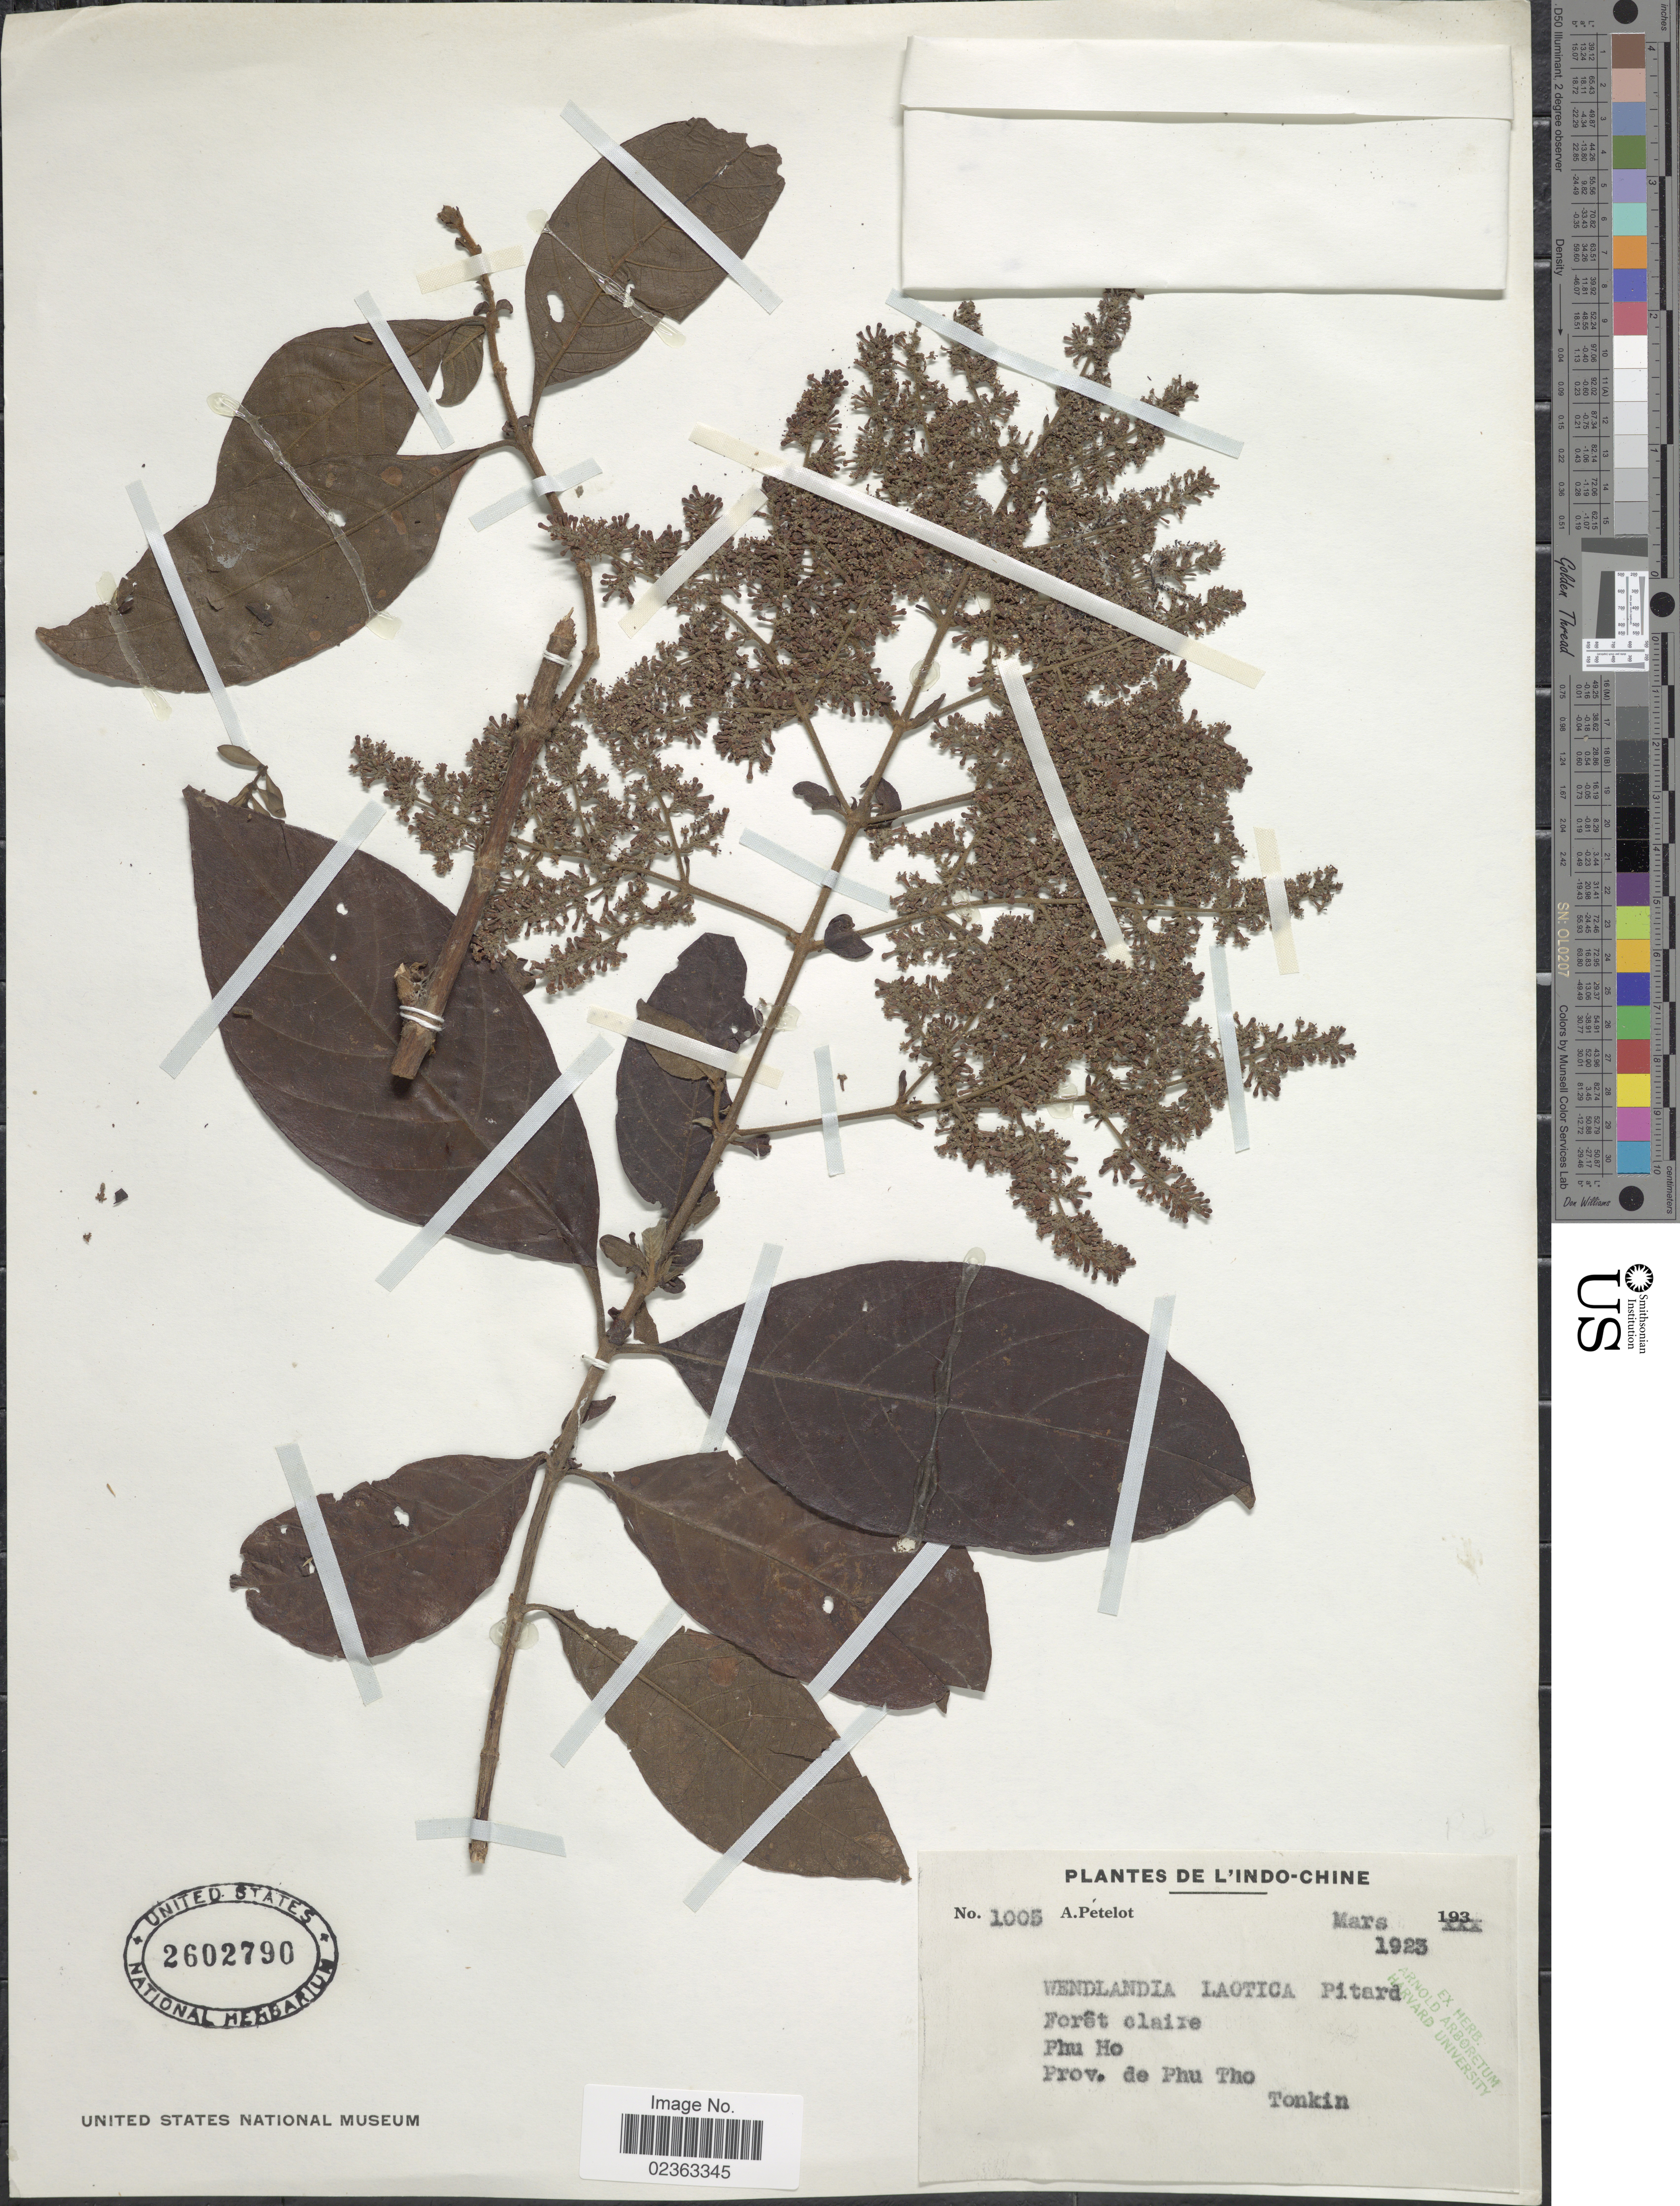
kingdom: Plantae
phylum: Tracheophyta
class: Magnoliopsida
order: Gentianales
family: Rubiaceae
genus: Wendlandia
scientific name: Wendlandia laotica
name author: Pit.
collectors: A. Petelot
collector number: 1005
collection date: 1923-03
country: Vietnam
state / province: Phu Tho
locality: L'Indo-Chine, Foret claire, Phu Ho, Tonkin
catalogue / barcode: US 2602790